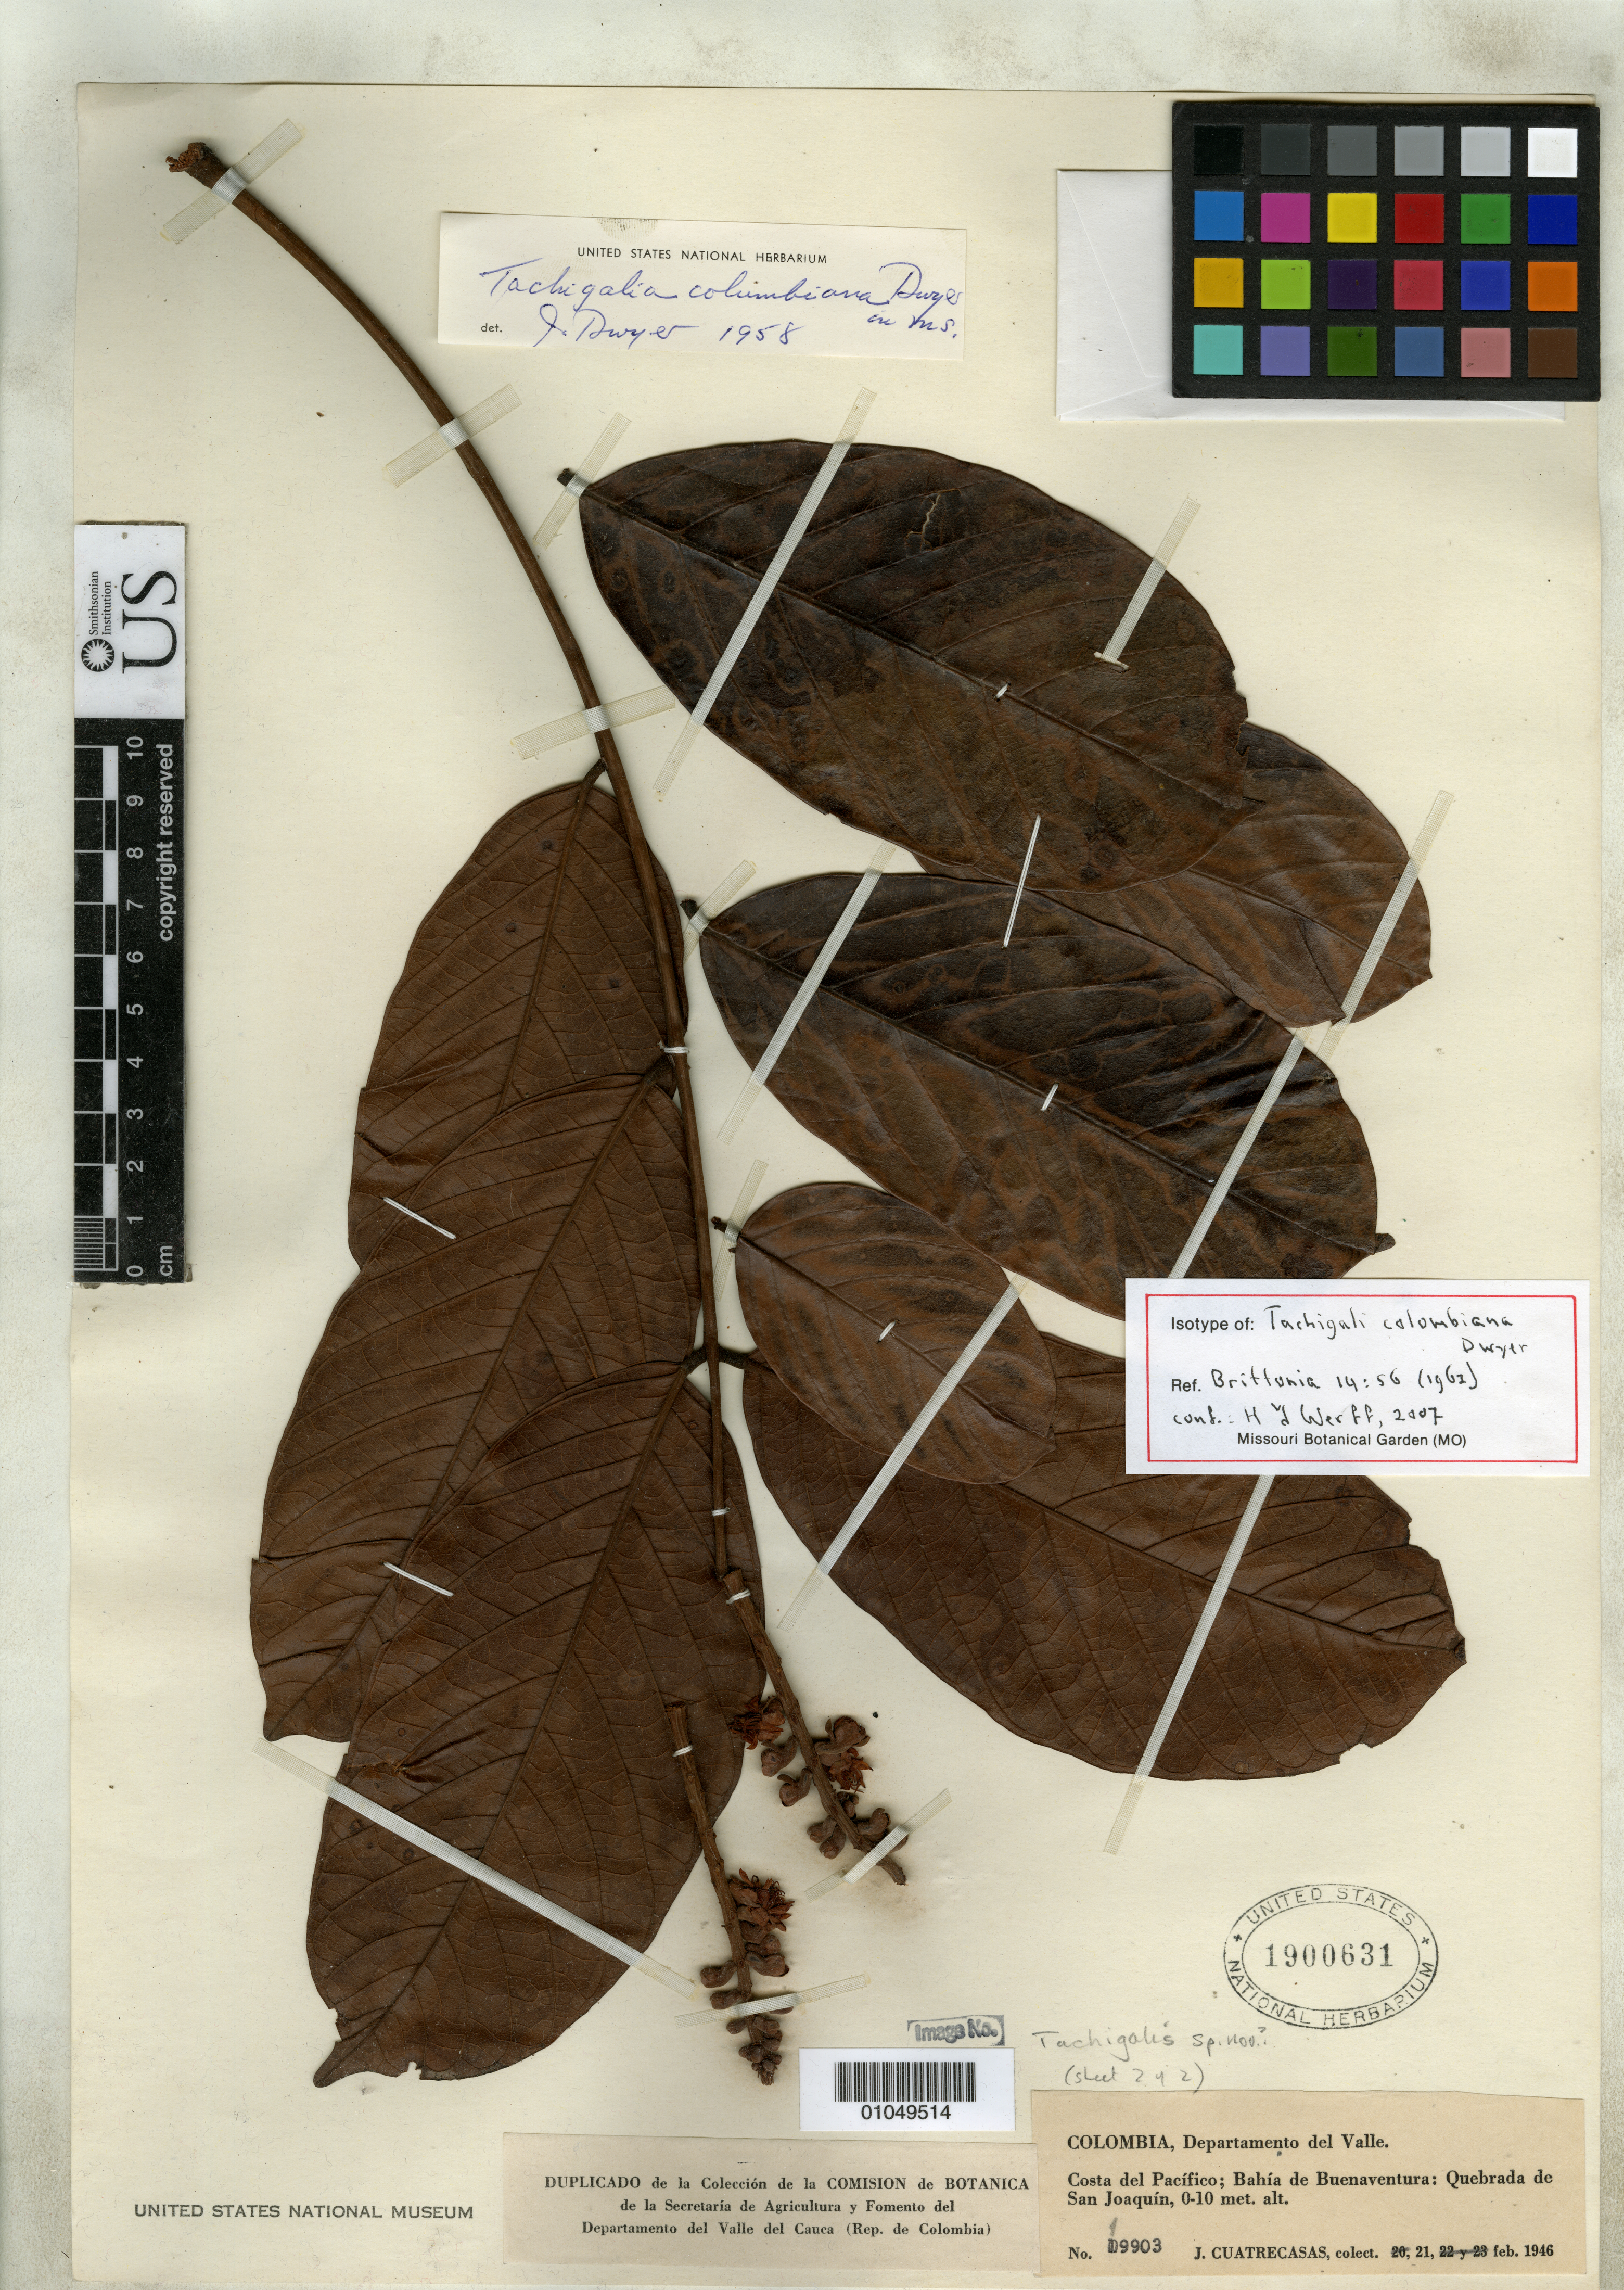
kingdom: Plantae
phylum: Tracheophyta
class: Magnoliopsida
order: Fabales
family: Fabaceae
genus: Tachigali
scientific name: Tachigali colombiana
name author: Dwyer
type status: Isotype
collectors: J. Cuatrecasas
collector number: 19903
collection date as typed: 21 Feb 1946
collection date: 1946-02-21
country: Colombia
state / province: Valle del Cauca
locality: Costa del Pacifico, Bahía de Buenaventura, Quebrada de San Joaquín.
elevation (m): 0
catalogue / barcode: US 1900631